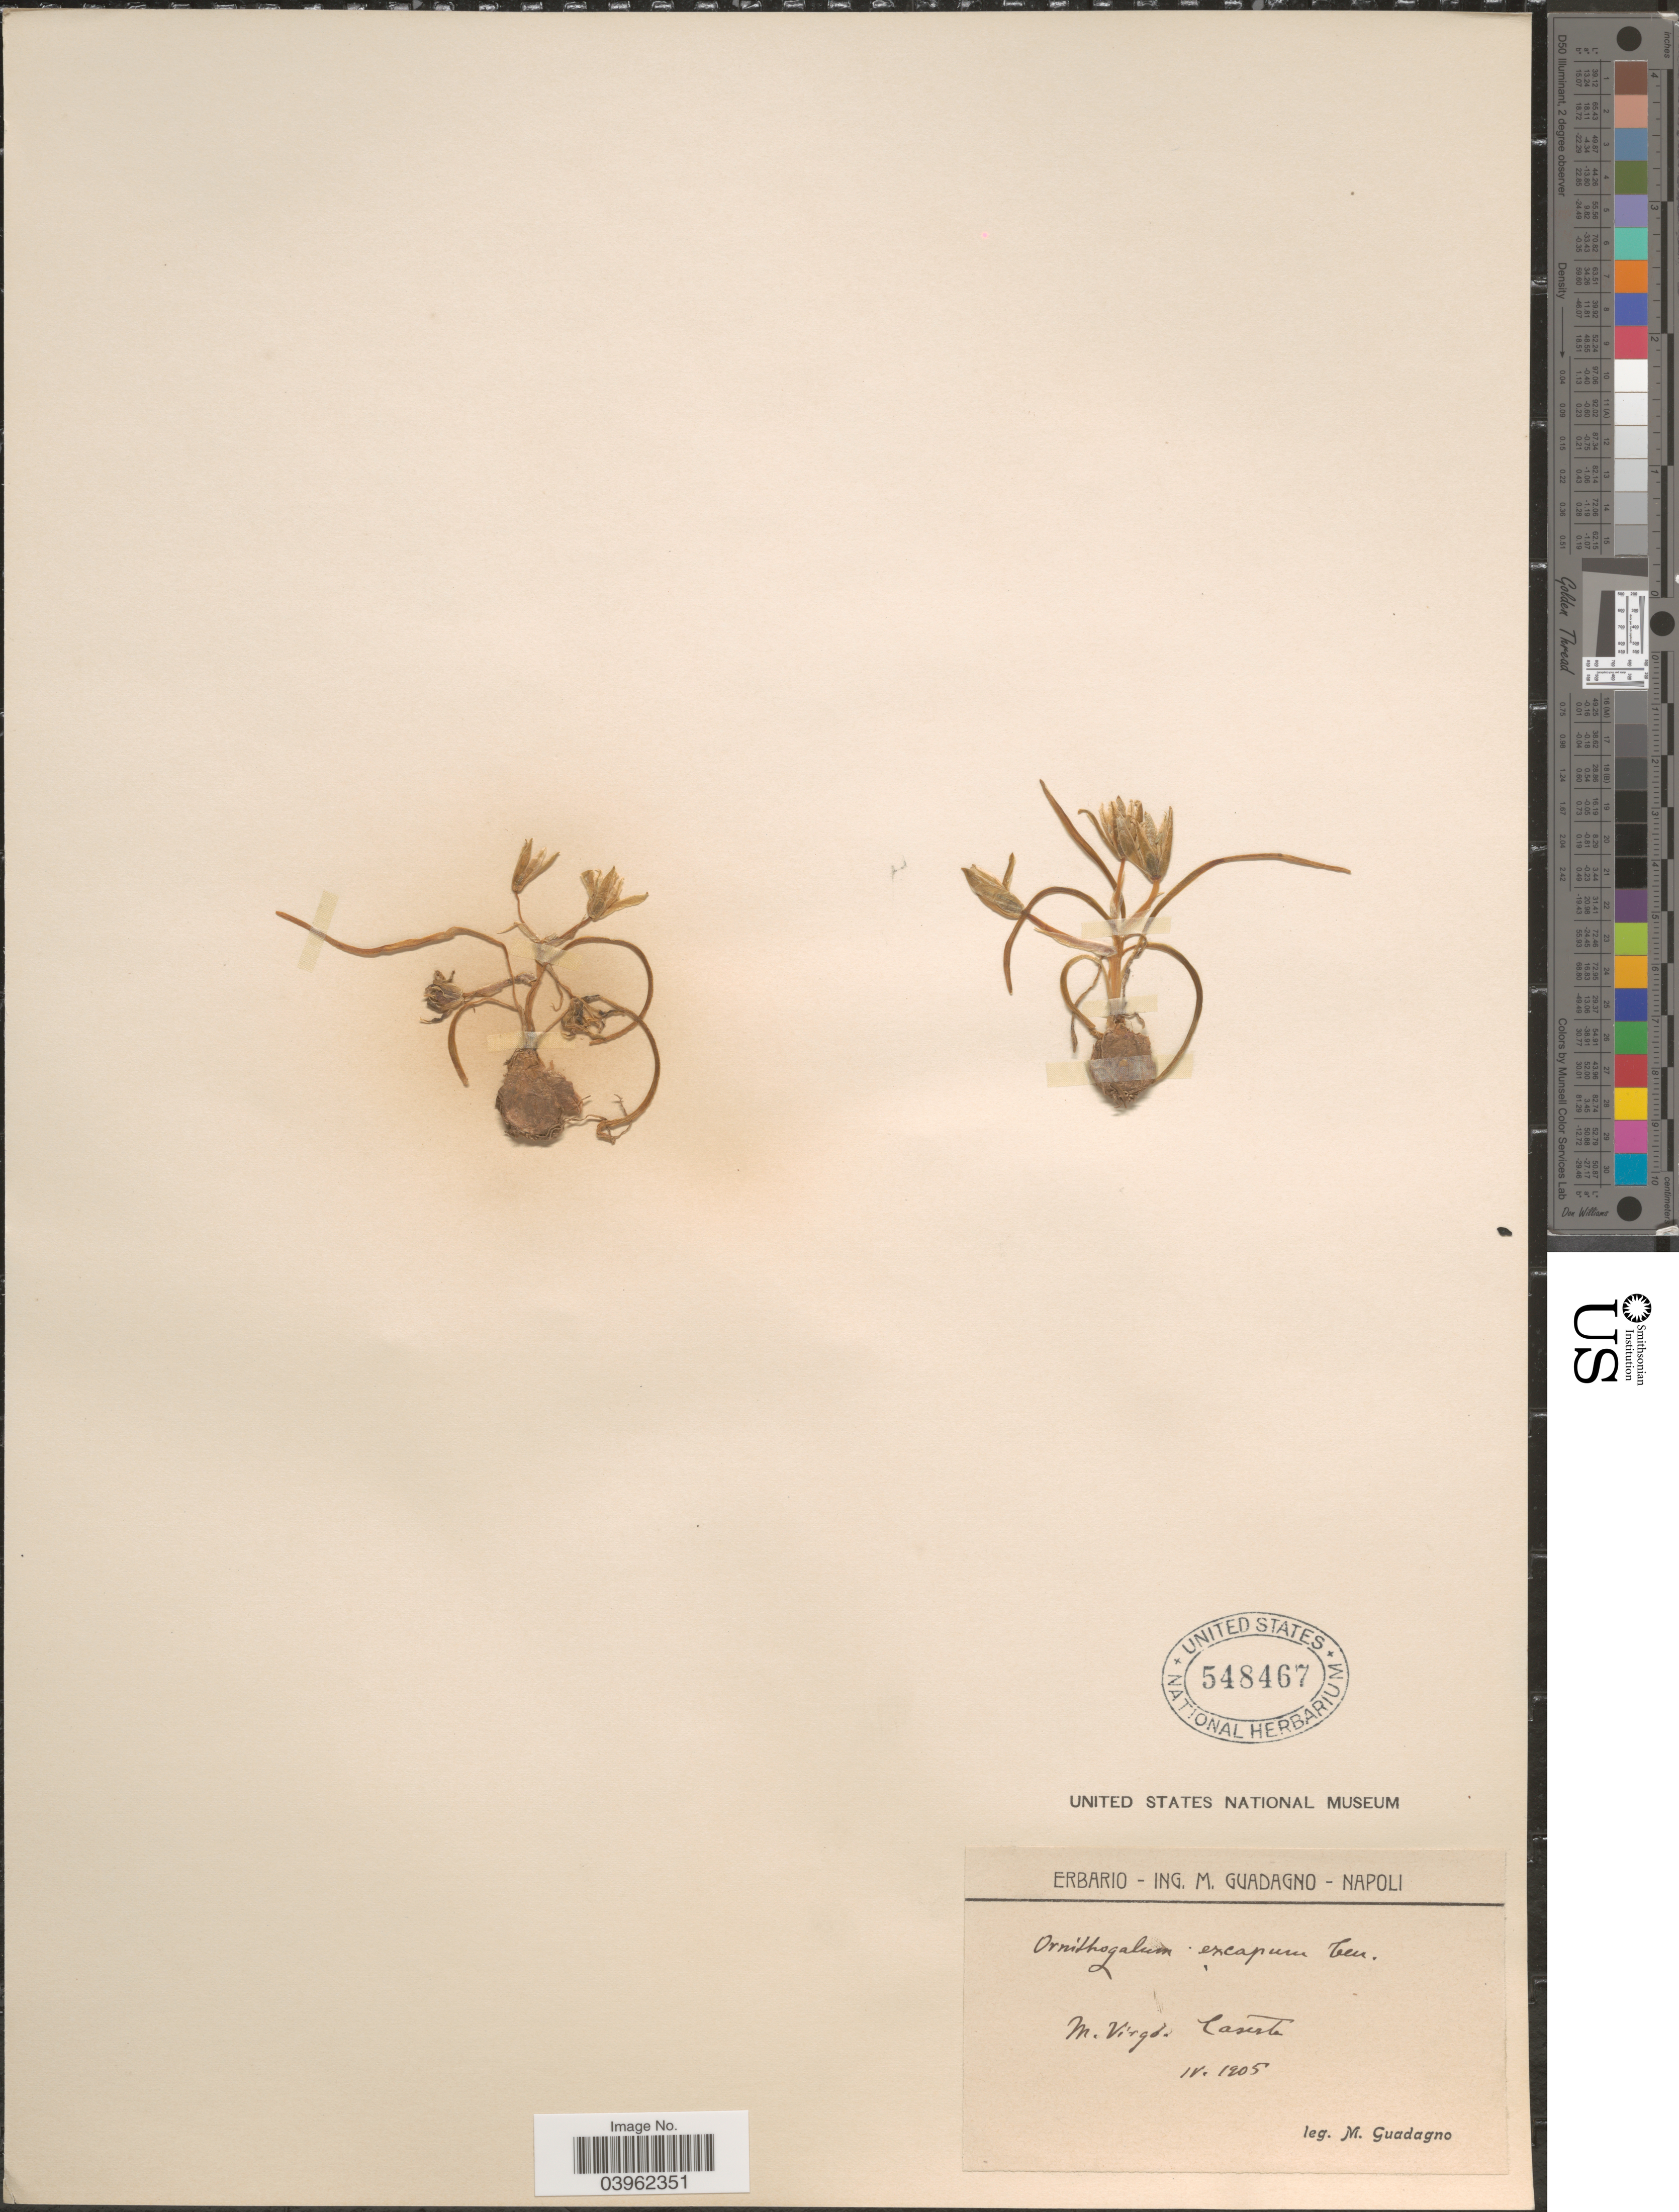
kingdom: Plantae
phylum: Tracheophyta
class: Liliopsida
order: Asparagales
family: Asparagaceae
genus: Ornithogalum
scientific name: Ornithogalum exscapum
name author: Ten.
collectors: M. Guadagno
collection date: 1905-04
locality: M. Virgo. Caserta.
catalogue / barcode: US 548467